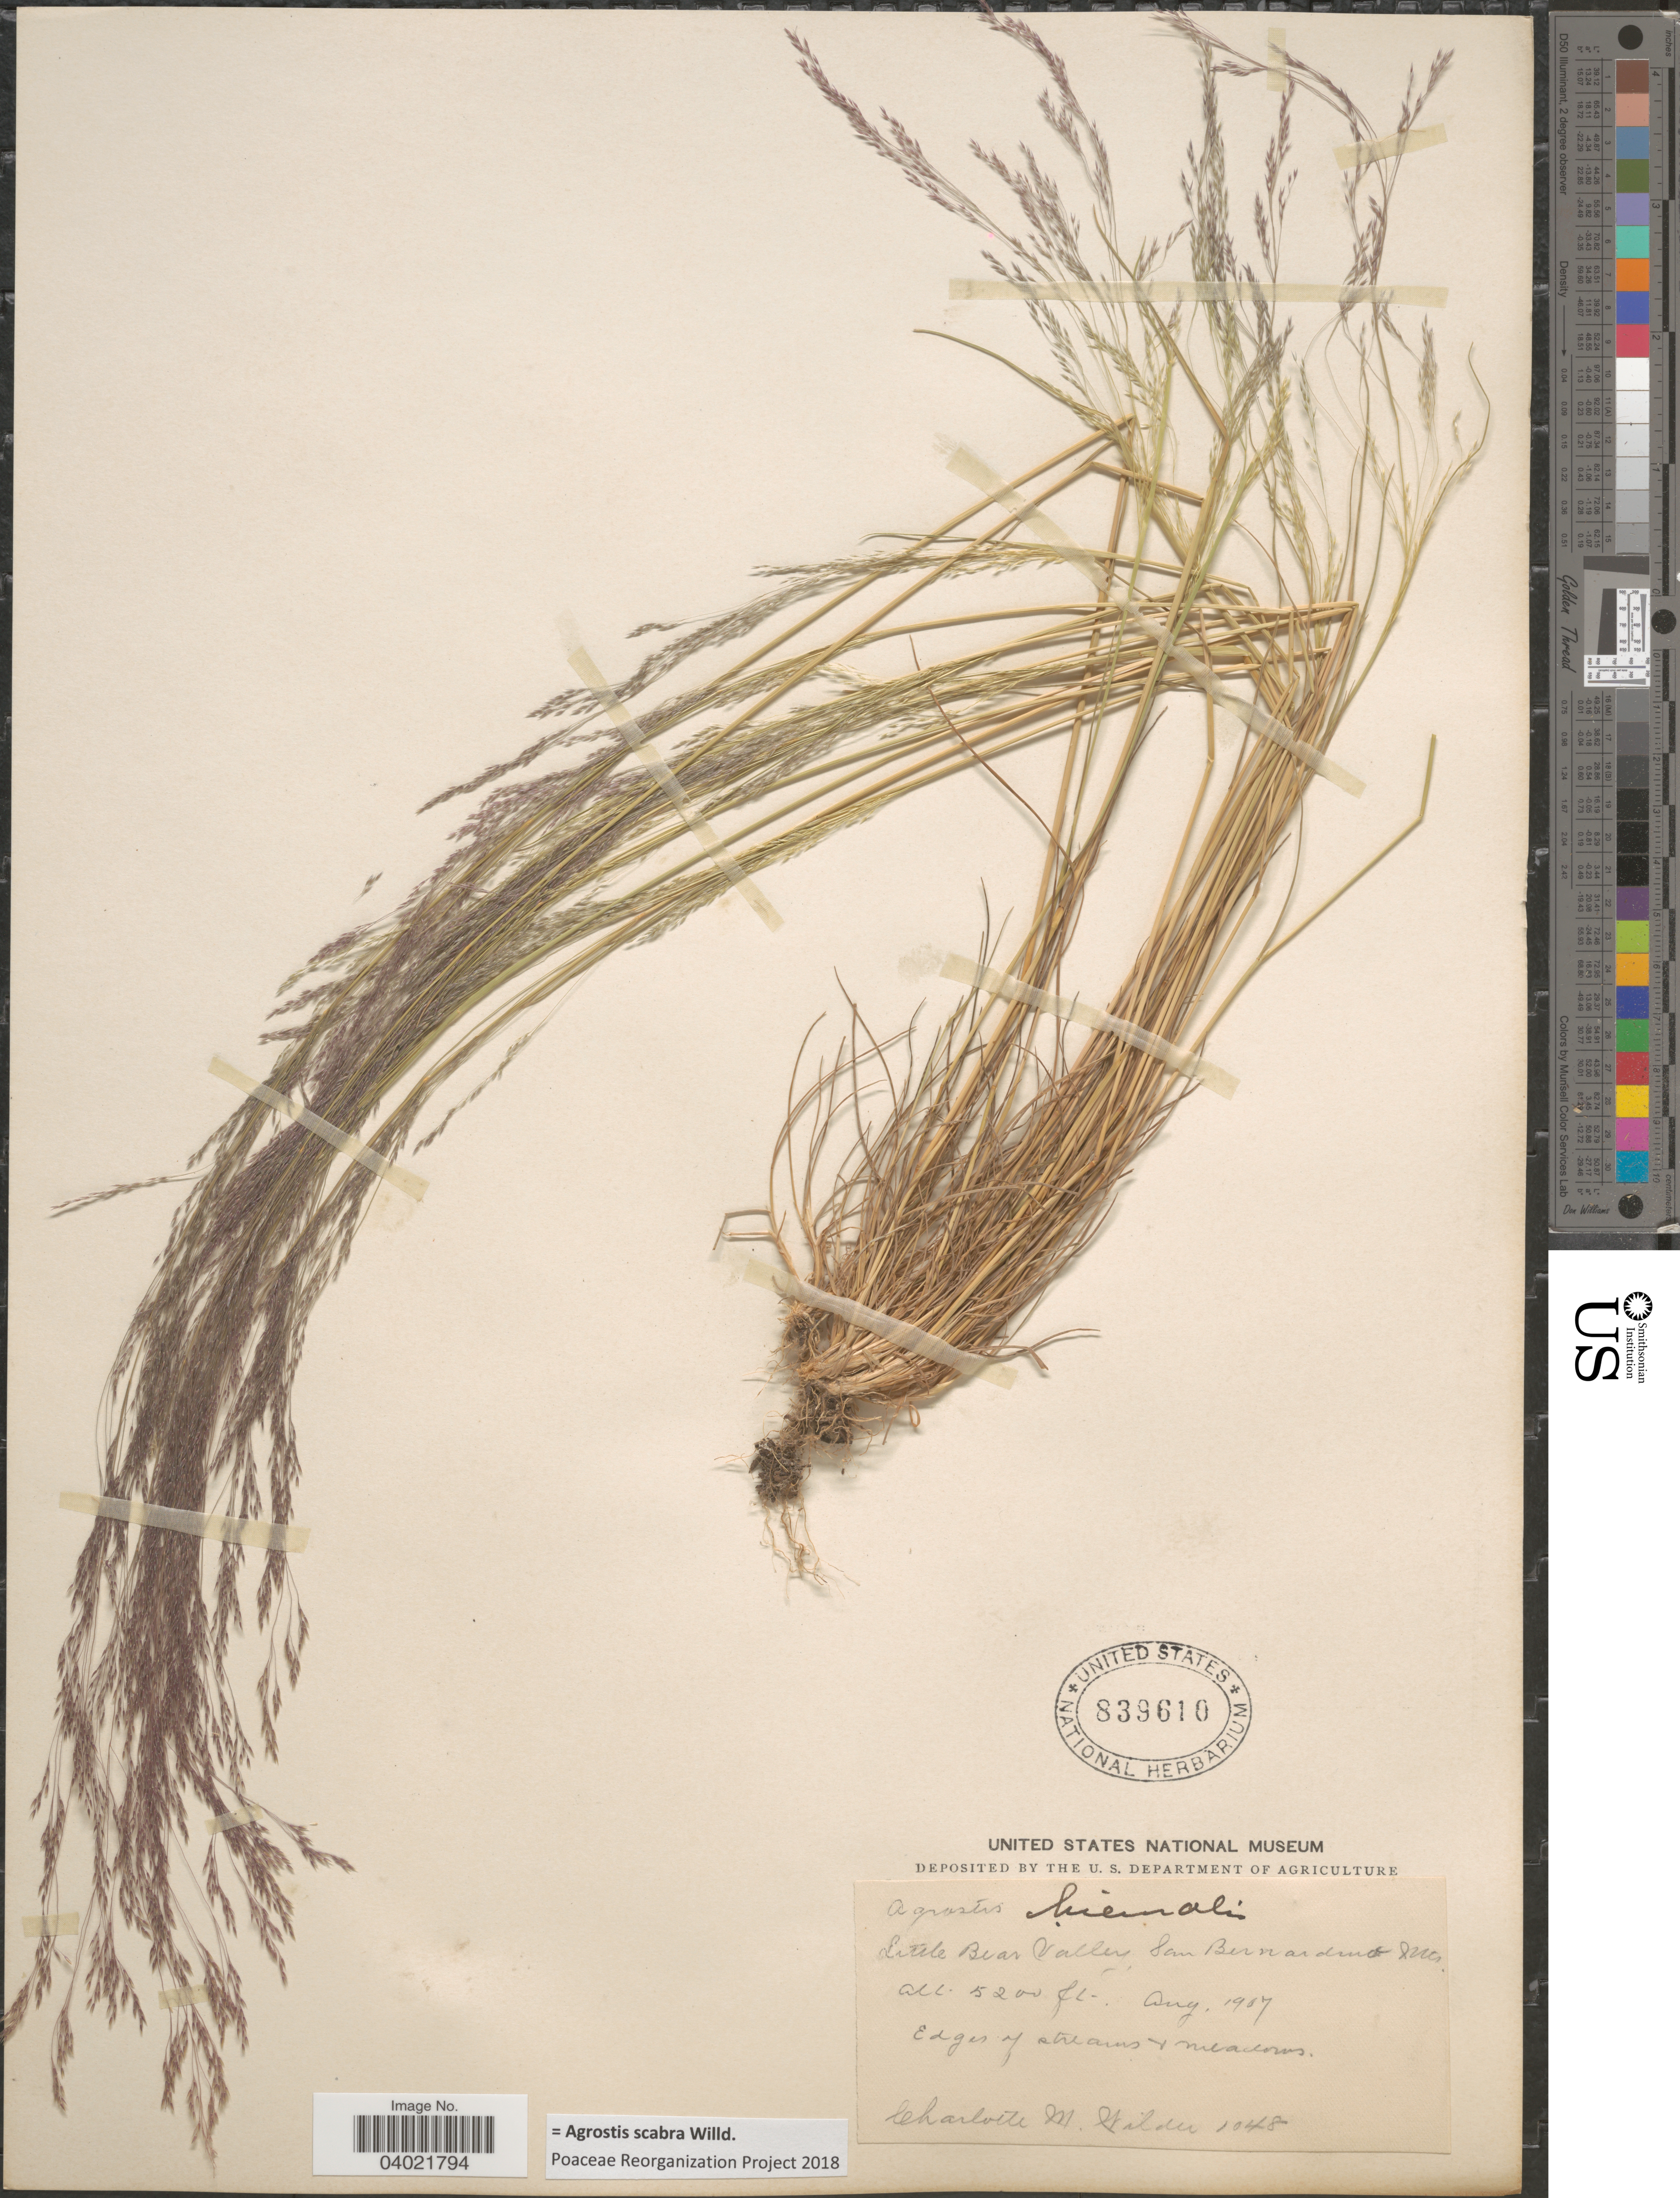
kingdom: Plantae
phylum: Tracheophyta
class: Liliopsida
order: Poales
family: Poaceae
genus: Agrostis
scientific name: Agrostis scabra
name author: Willd.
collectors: C. Wilder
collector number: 1048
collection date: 1907-08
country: United States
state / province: California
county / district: San Bernardino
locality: Little Bear Valley, San Bernardino Mts.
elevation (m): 1585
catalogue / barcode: US 839610